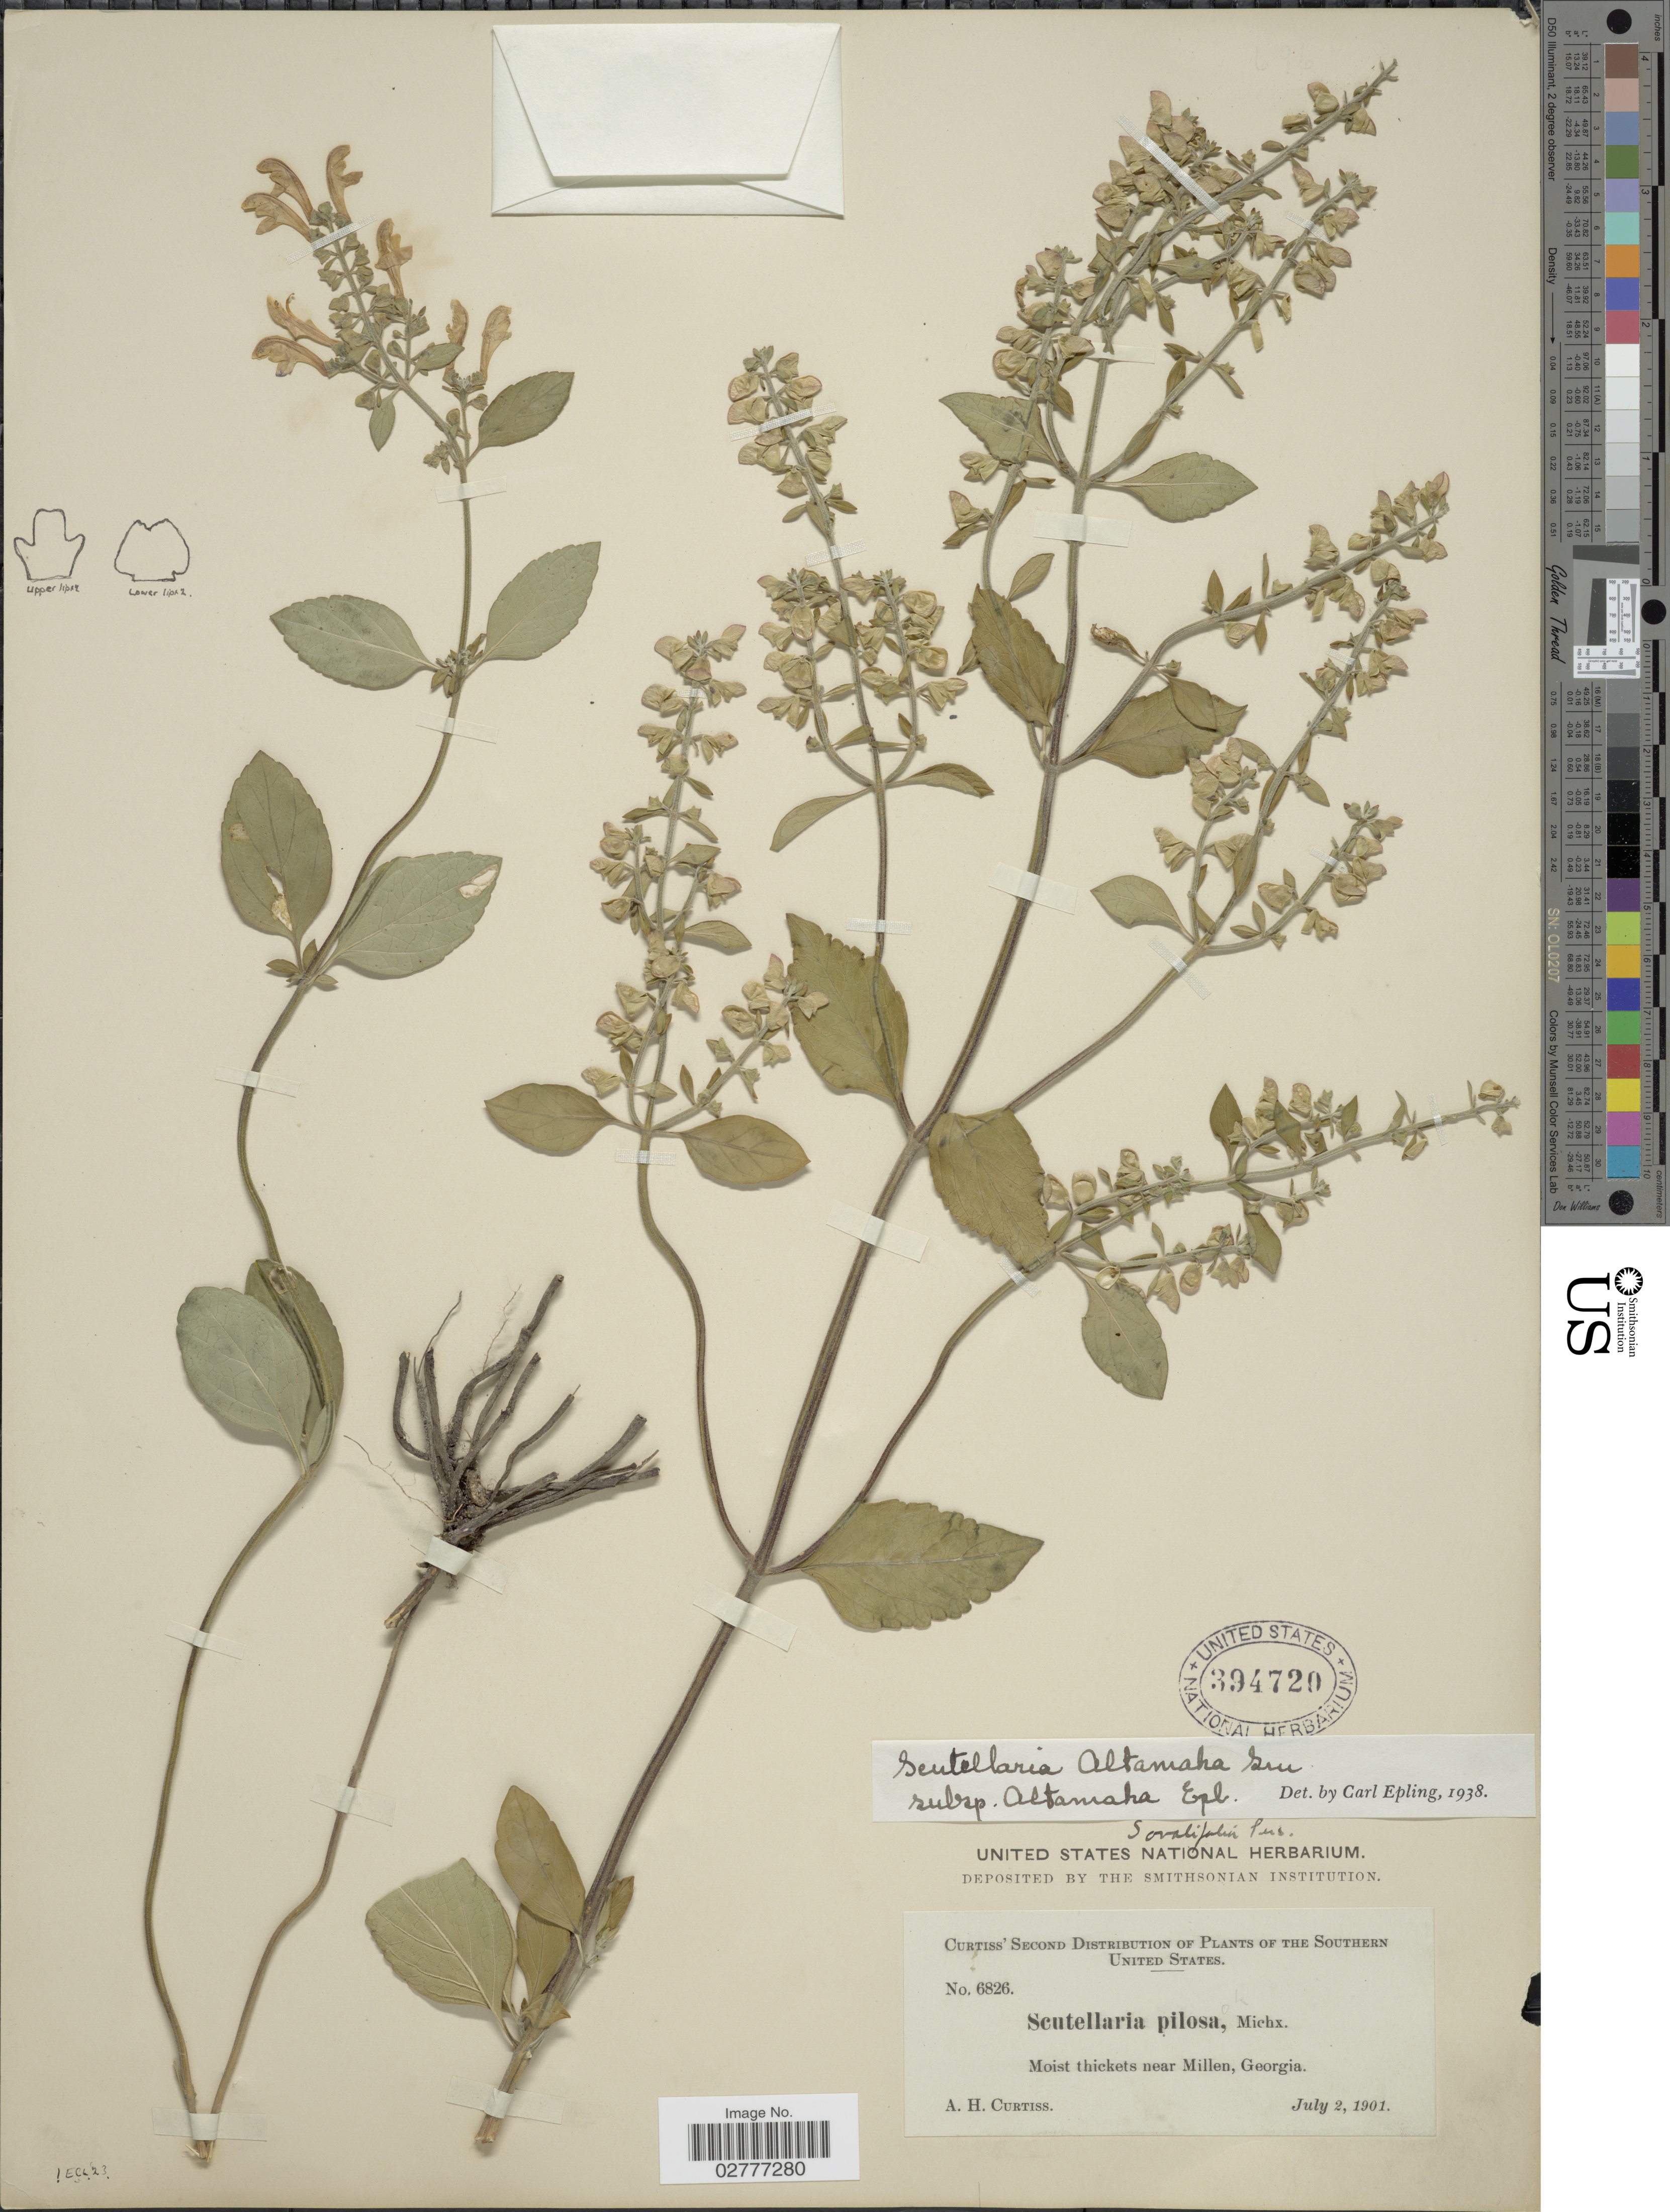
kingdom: Plantae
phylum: Tracheophyta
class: Magnoliopsida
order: Lamiales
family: Lamiaceae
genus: Scutellaria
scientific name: Scutellaria altamaha subsp. altamaha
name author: Small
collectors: A. H. Curtiss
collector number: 6826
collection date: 1901-07-02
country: United States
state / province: Georgia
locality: Southern United States. Moist thickets near Millen.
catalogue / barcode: US 394720